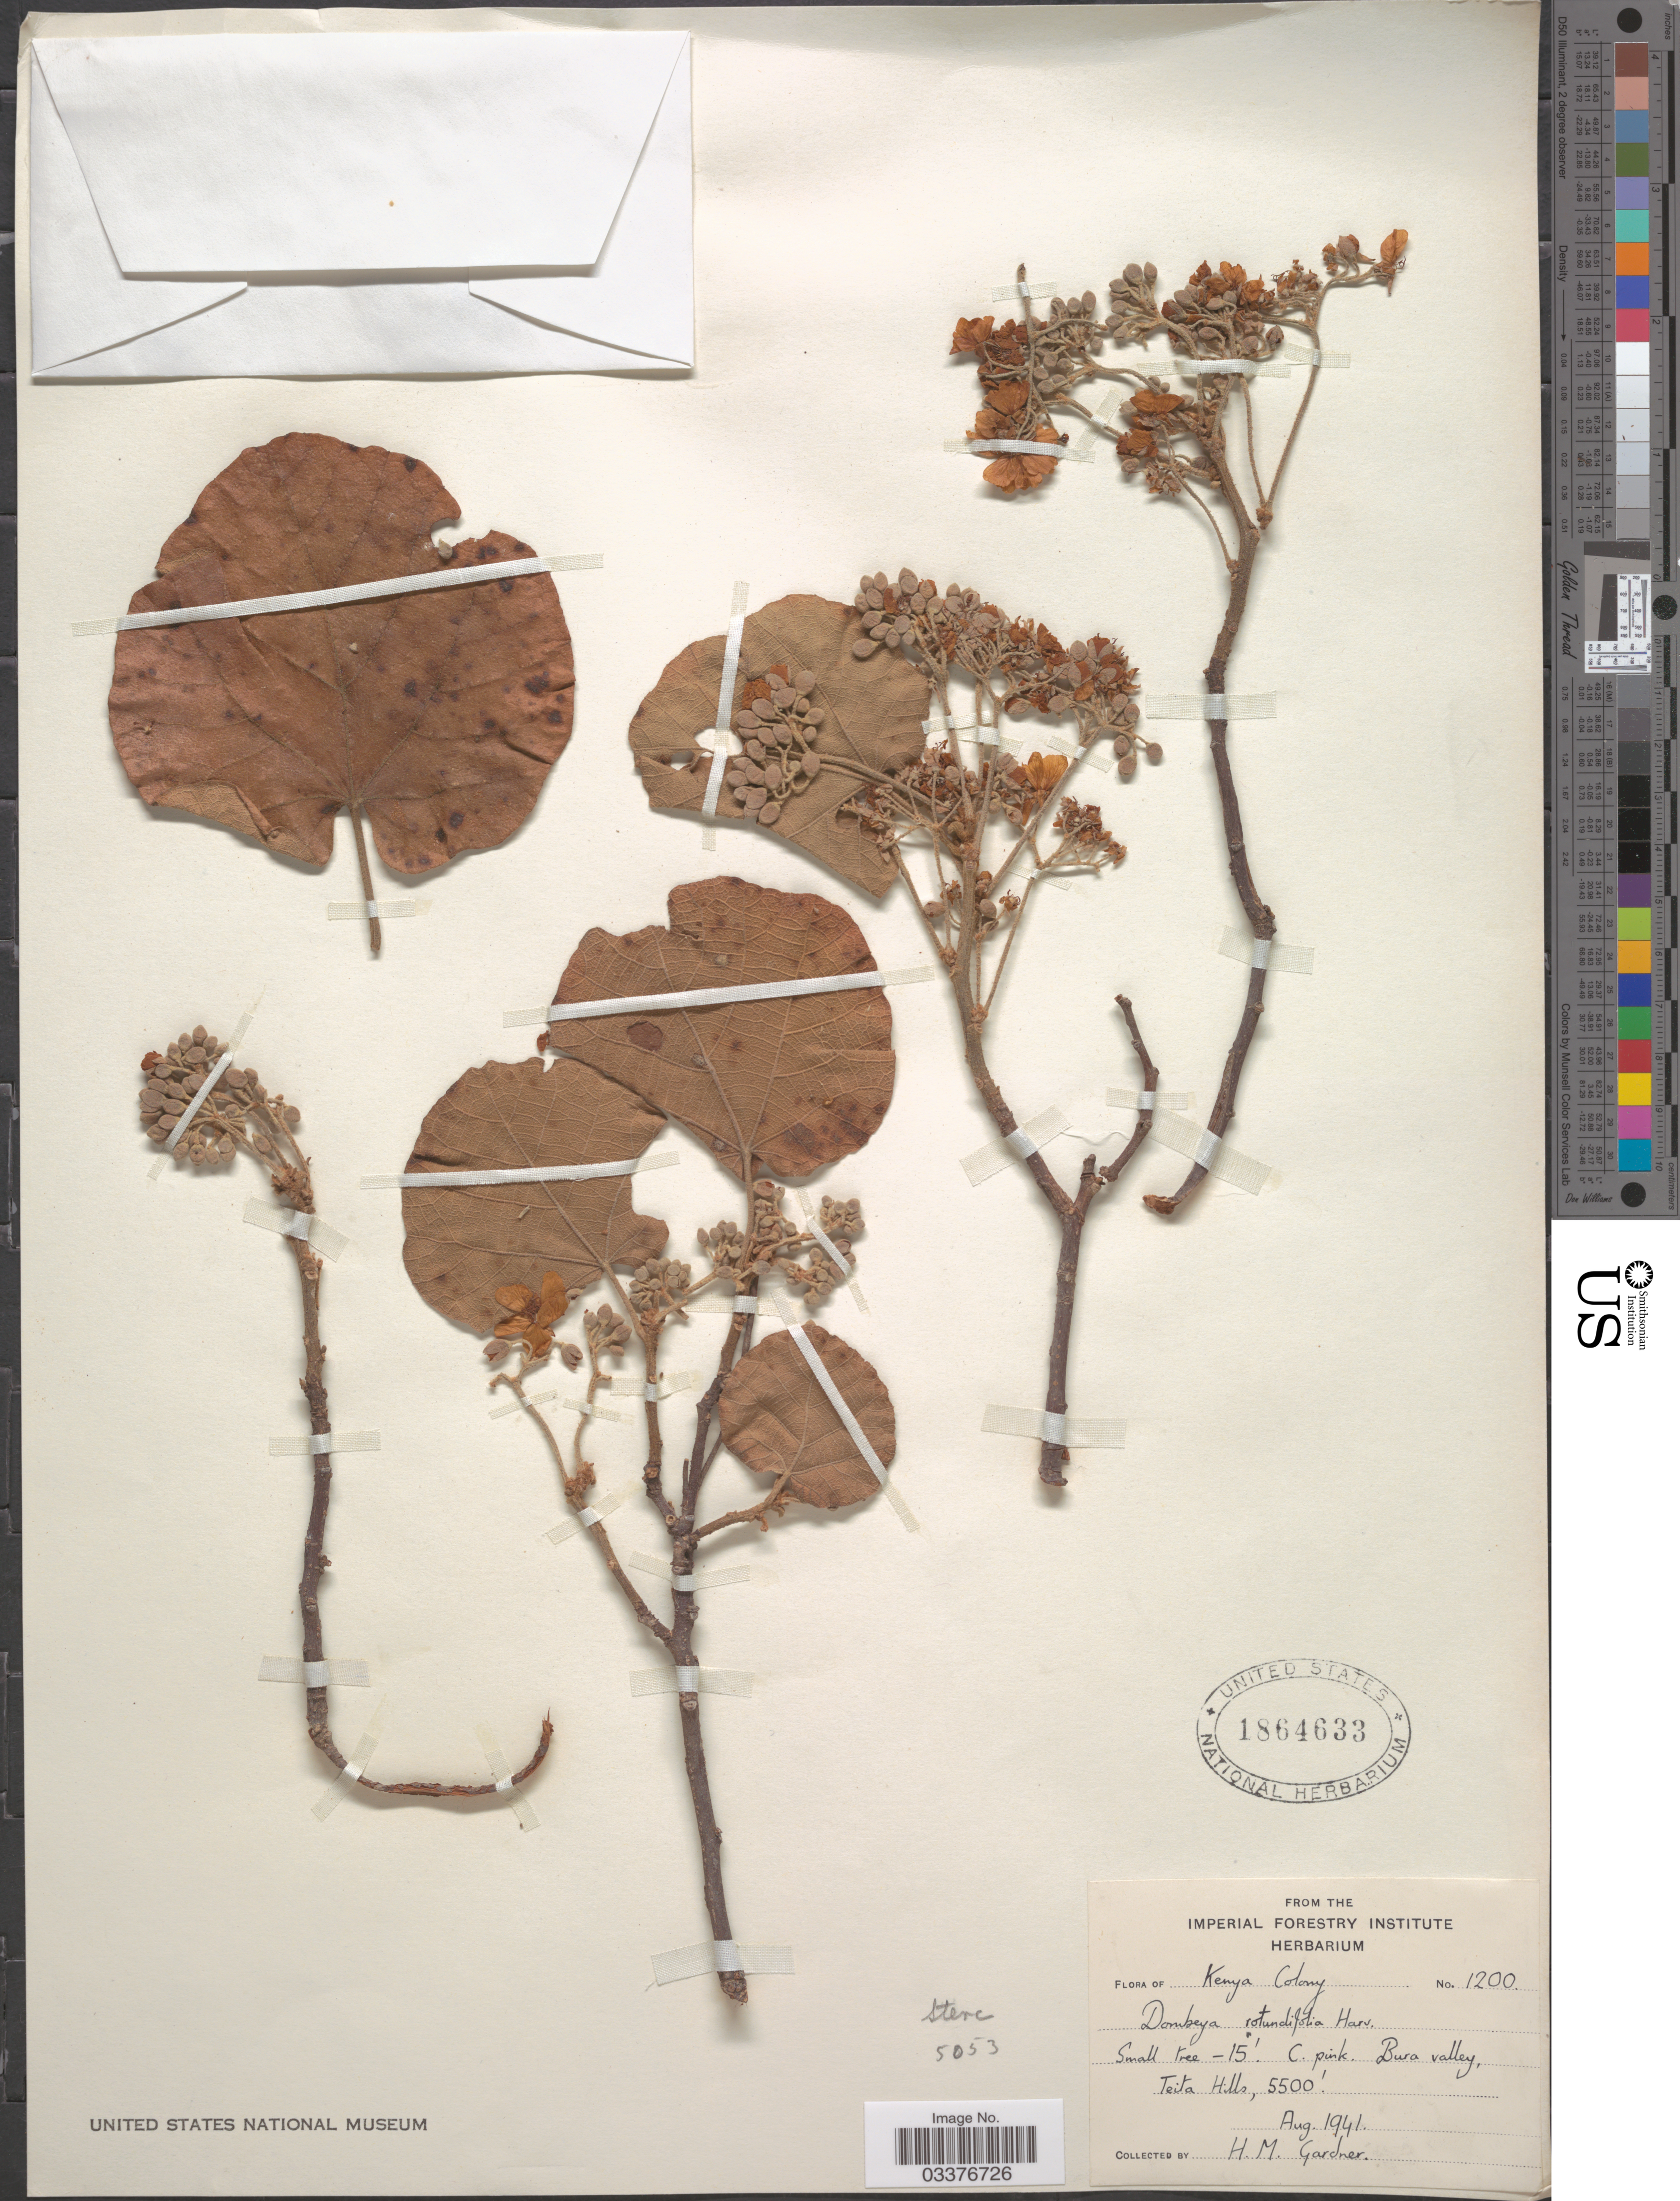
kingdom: Plantae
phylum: Tracheophyta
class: Magnoliopsida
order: Malvales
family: Malvaceae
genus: Dombeya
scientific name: Dombeya rotundifolia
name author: (Hochst.) Planch.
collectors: H. M. Gardner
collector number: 1200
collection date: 1941-08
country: Kenya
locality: Kenya Colony. Bura valley, Teita Hills.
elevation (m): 1676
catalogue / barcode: US 1864633